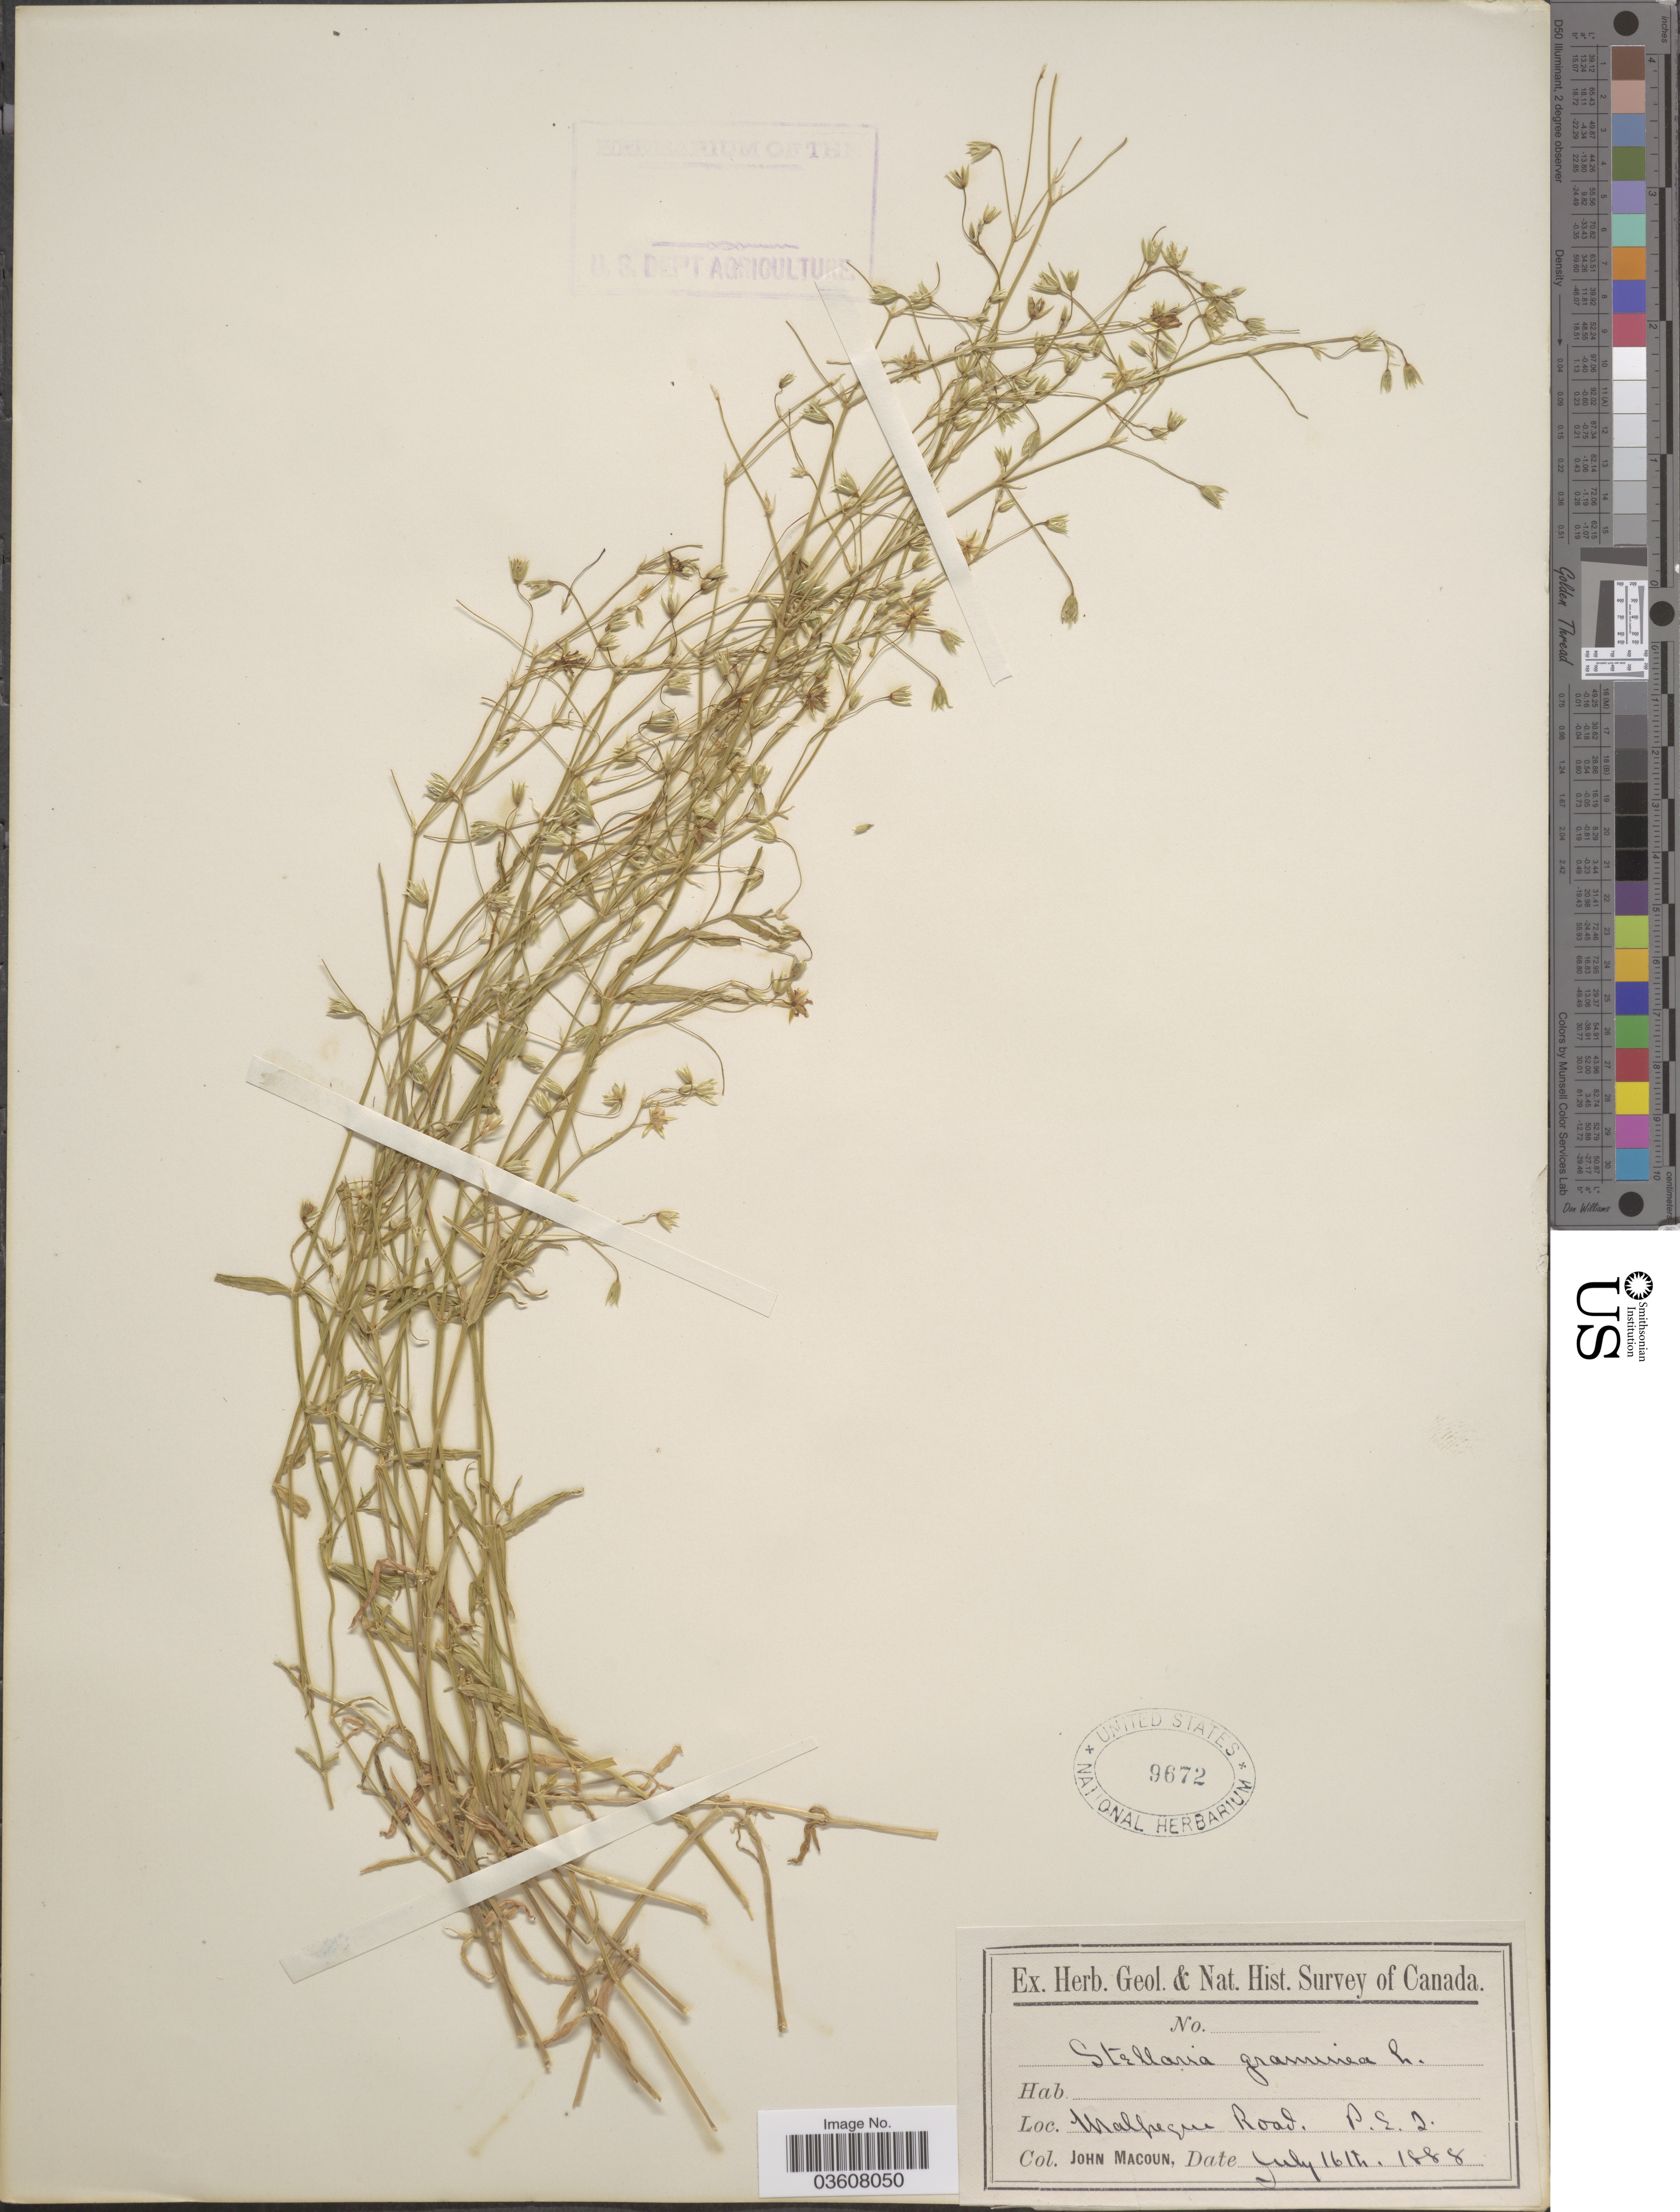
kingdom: Plantae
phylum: Tracheophyta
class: Magnoliopsida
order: Caryophyllales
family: Caryophyllaceae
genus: Stellaria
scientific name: Stellaria graminea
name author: L.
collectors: J. Macoun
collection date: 1888-07-16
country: Canada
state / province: Prince Edward Island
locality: Malpeque Road. P. E. I.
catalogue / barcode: US 9672